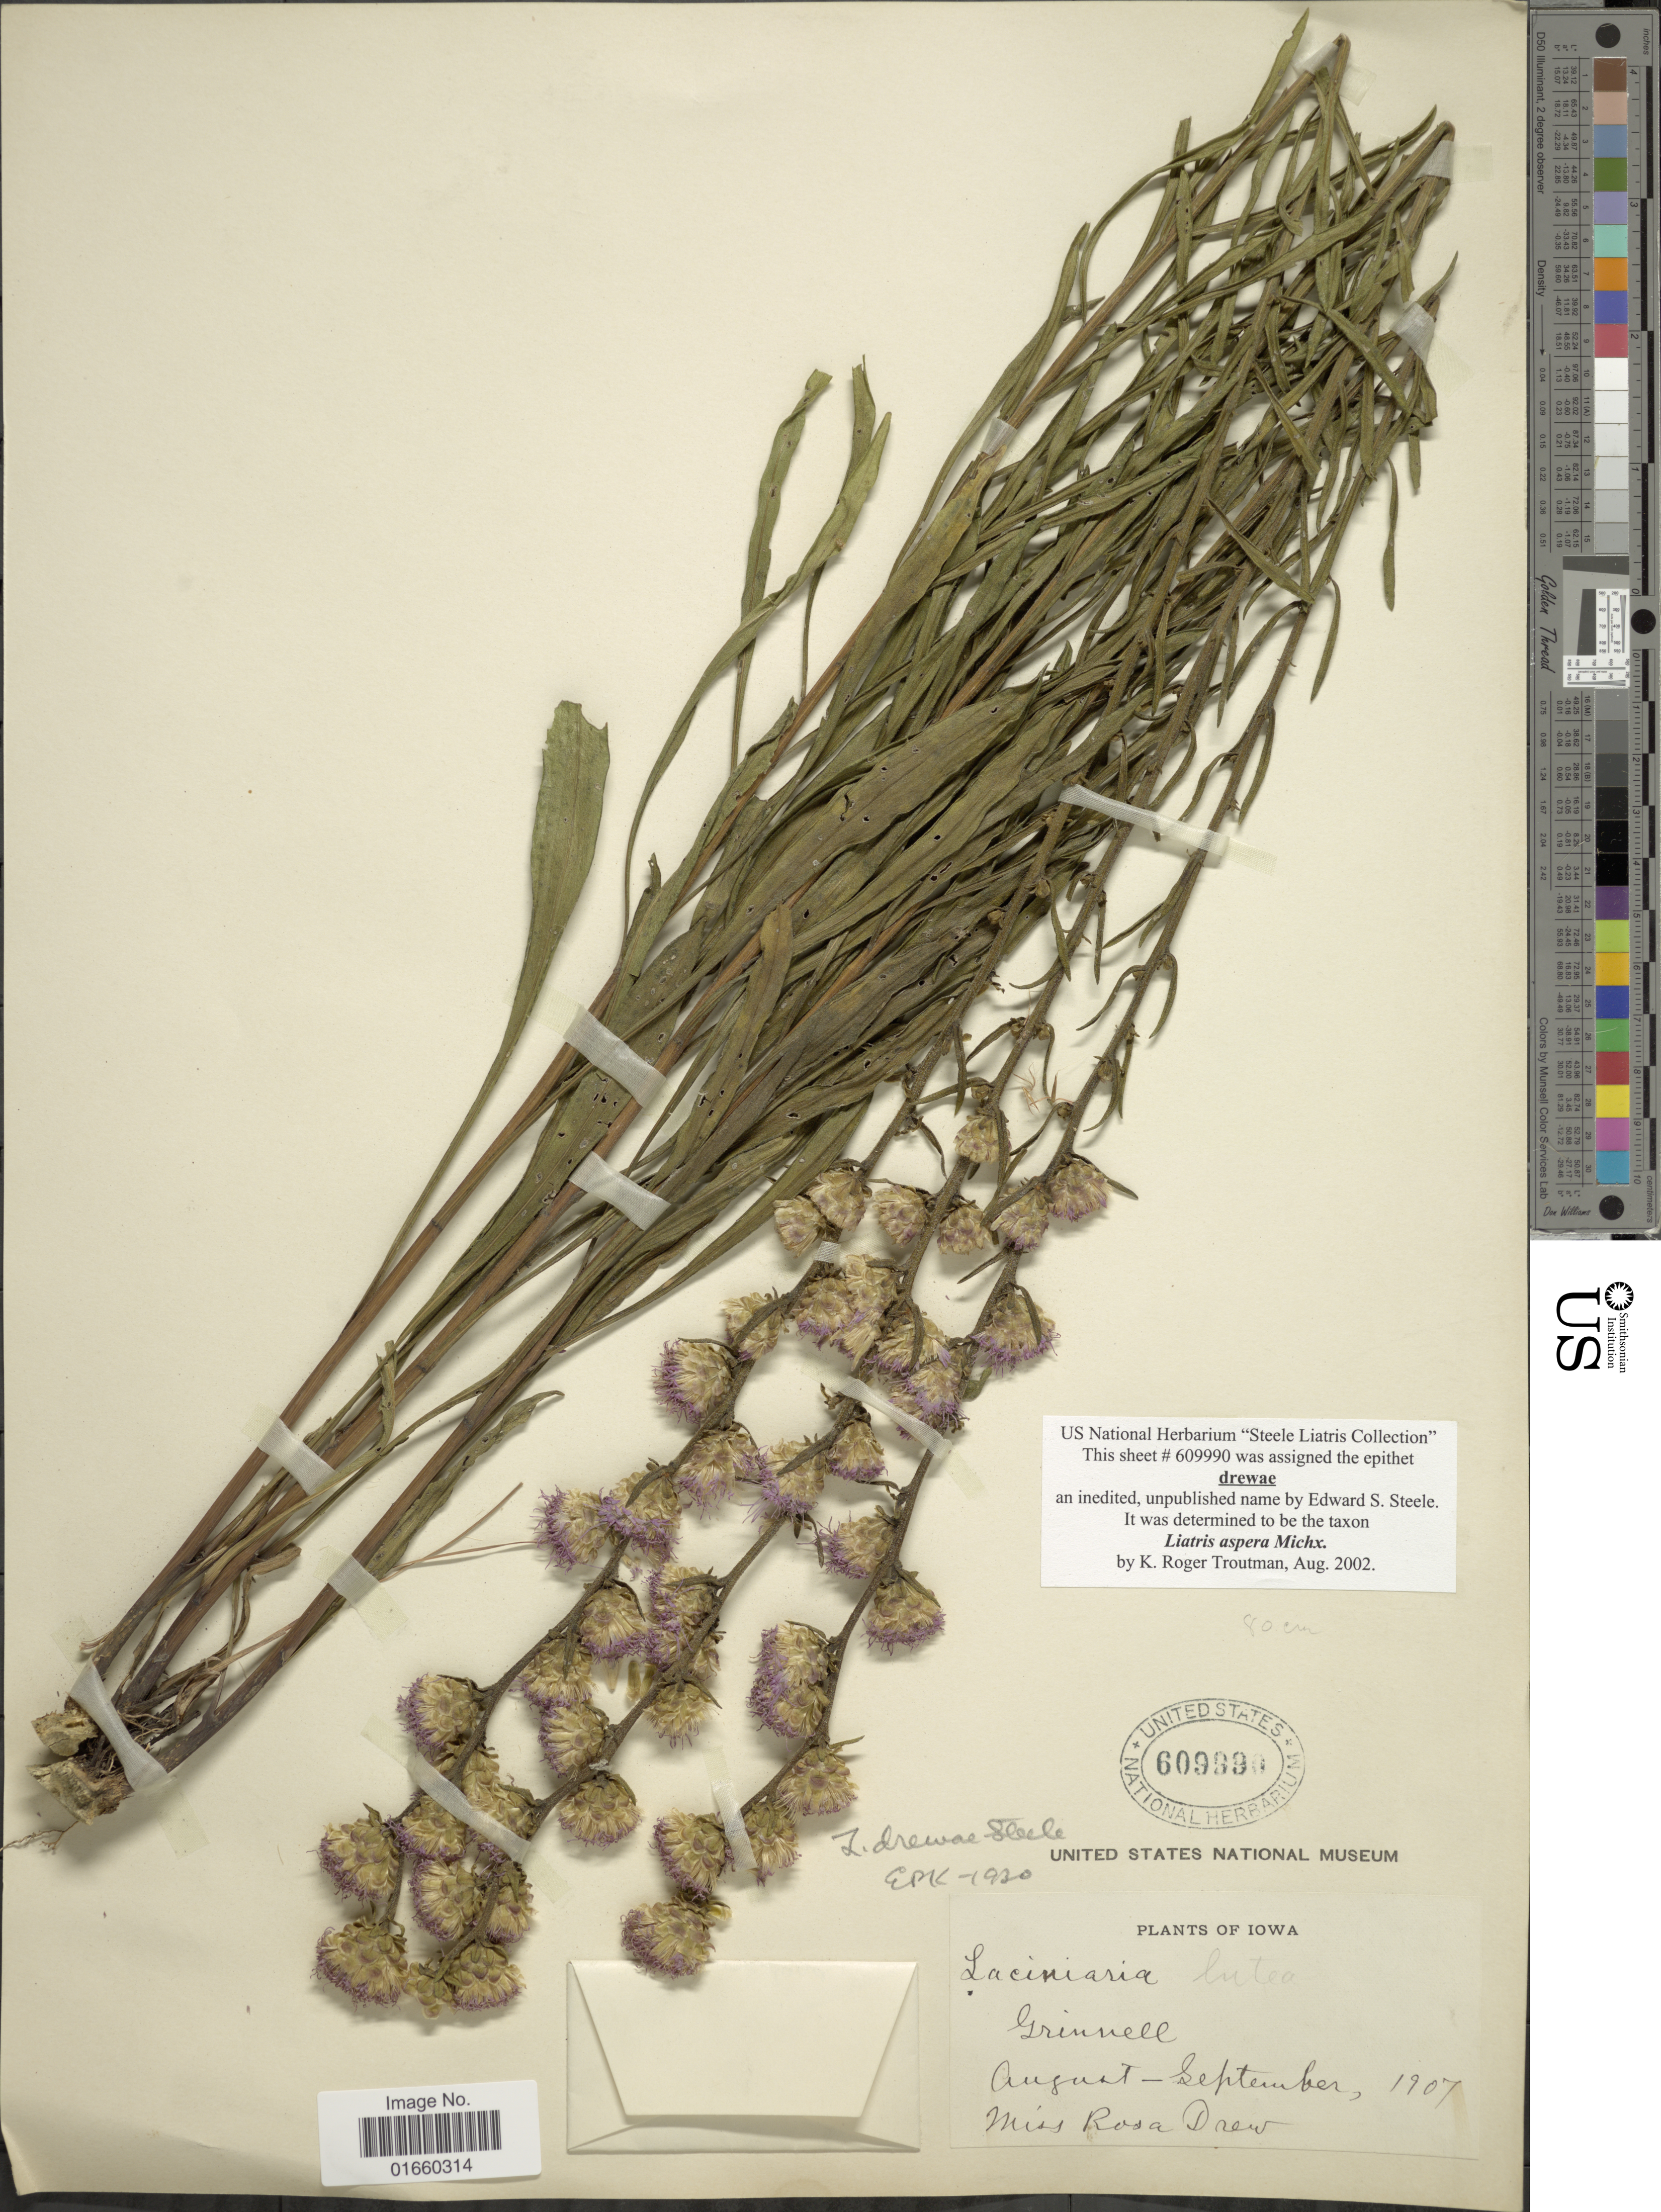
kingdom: Plantae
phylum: Tracheophyta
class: Magnoliopsida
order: Asterales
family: Asteraceae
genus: Liatris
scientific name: Liatris aspera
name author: Michx.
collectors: R. Drew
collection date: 1907-08/1907-09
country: United States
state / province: Iowa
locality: Grinnell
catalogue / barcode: US 609990